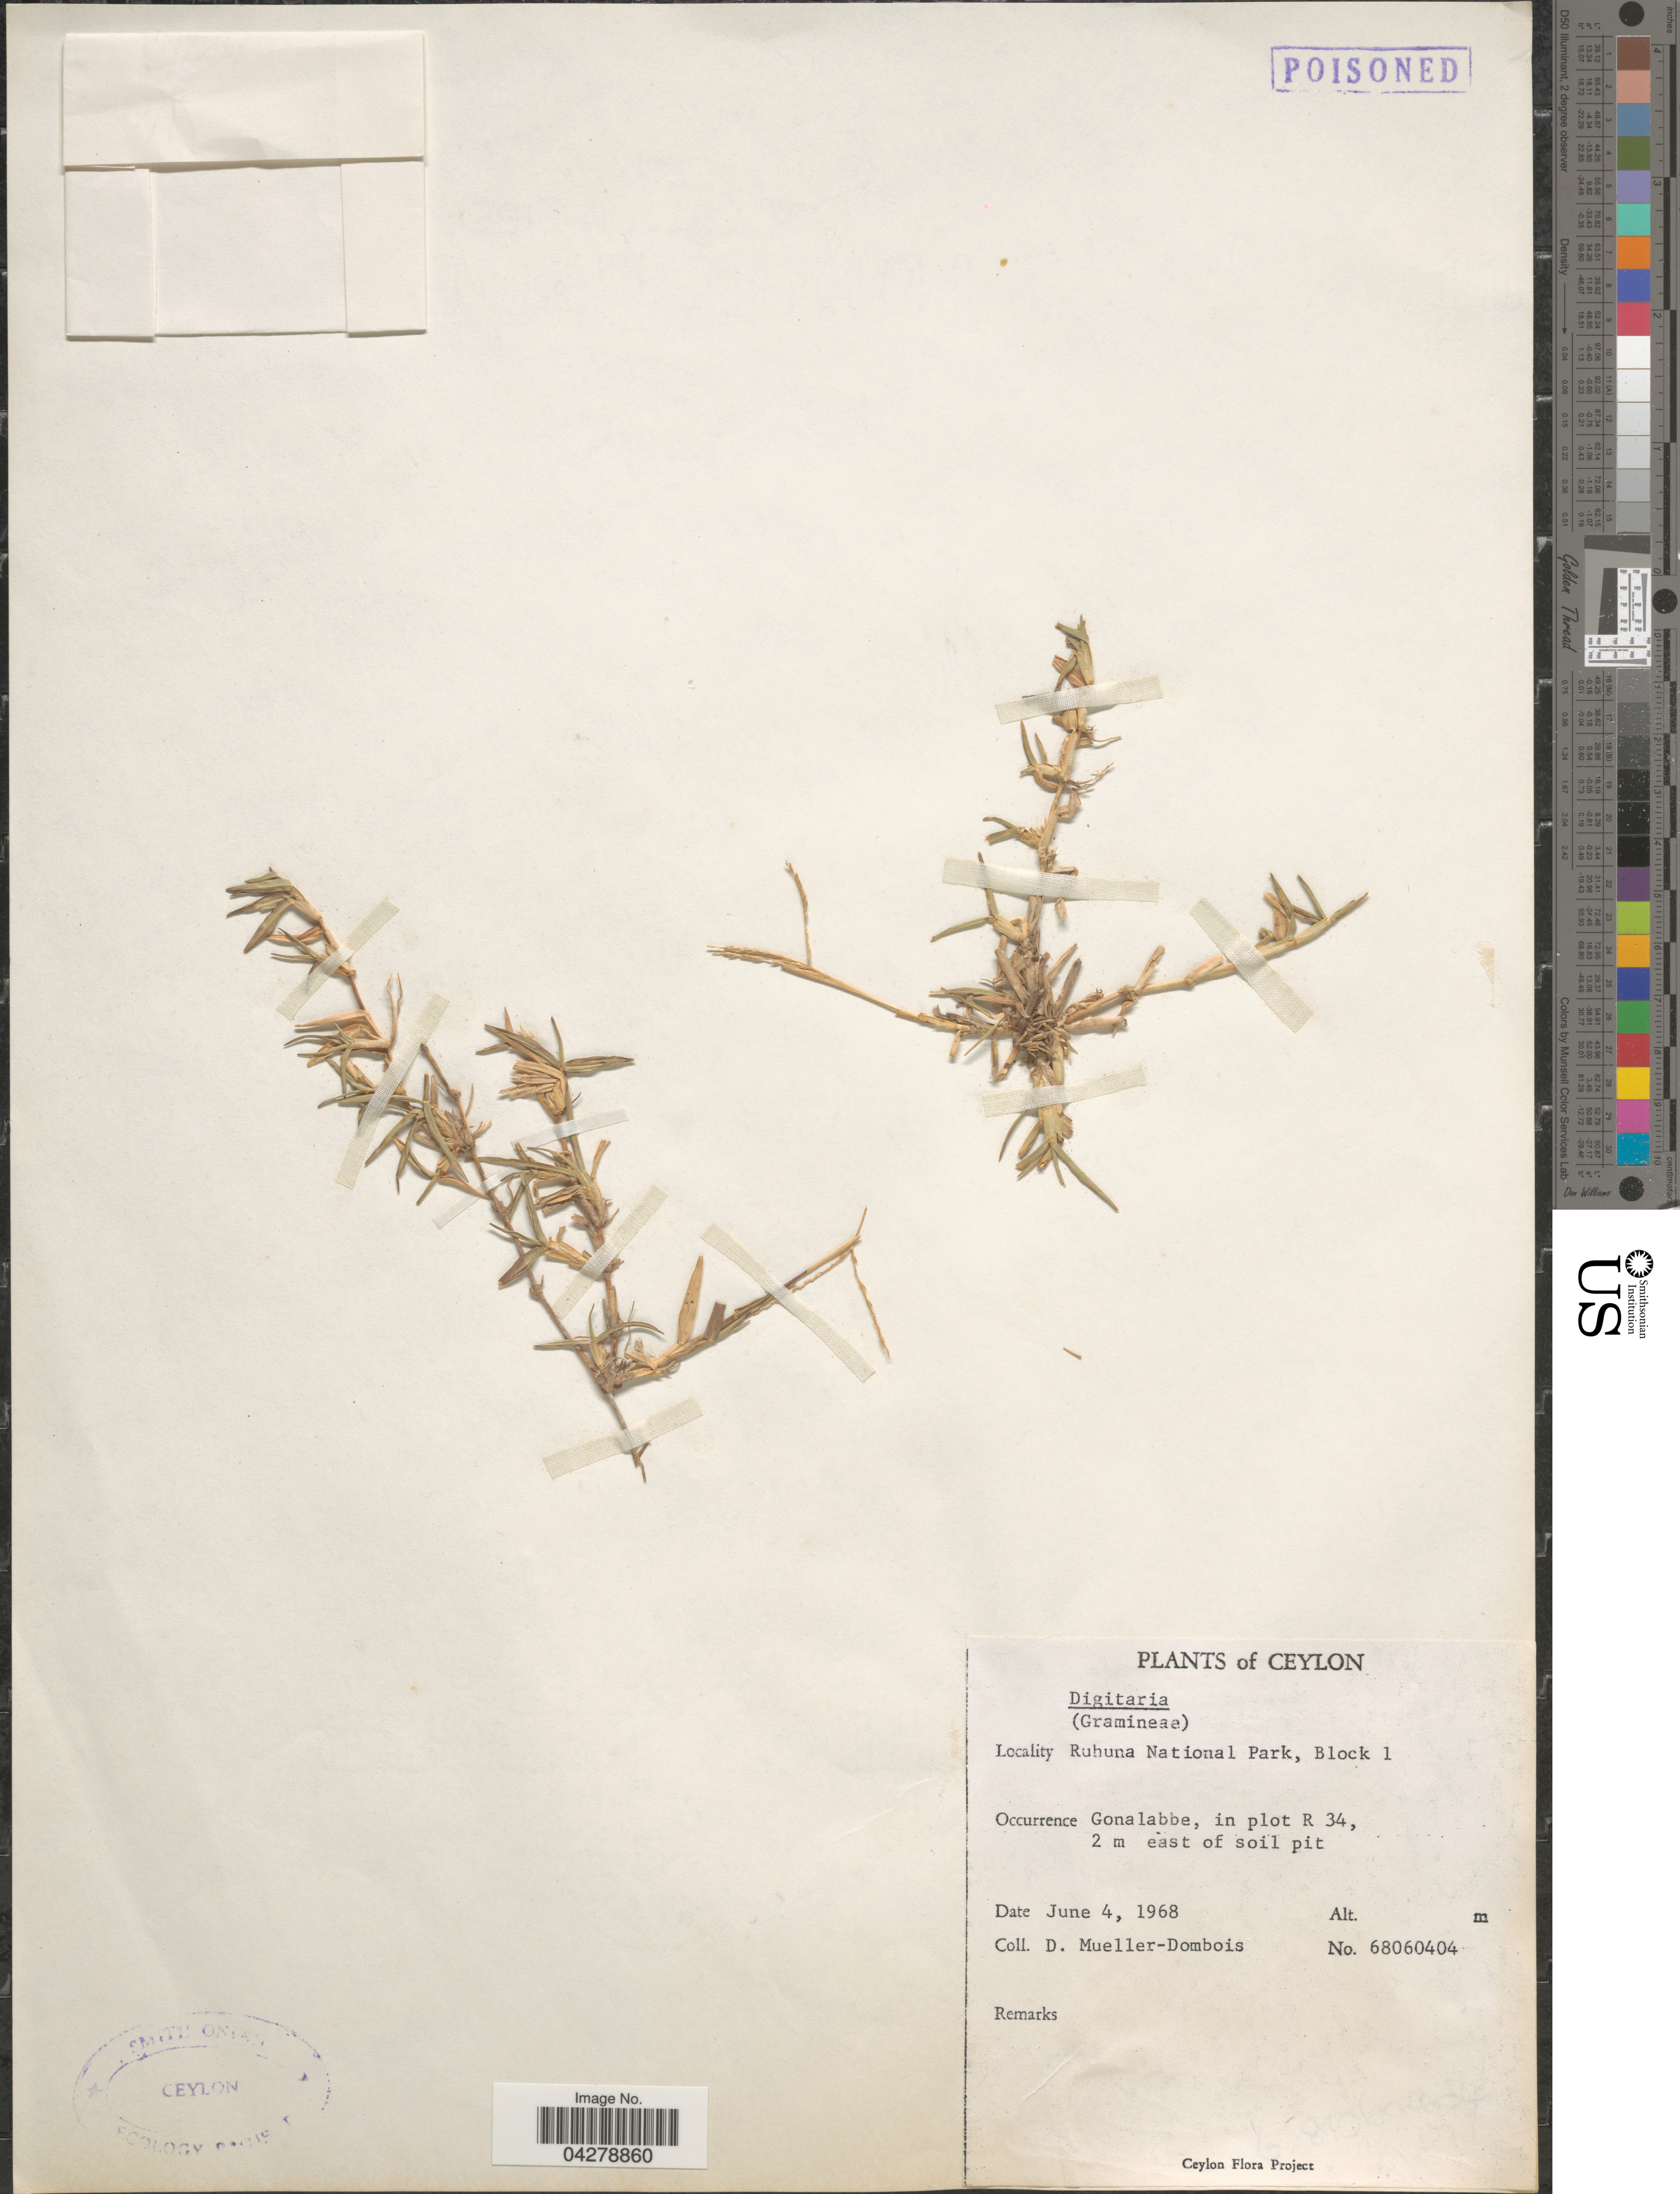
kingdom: Plantae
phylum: Tracheophyta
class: Liliopsida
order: Poales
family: Poaceae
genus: Digitaria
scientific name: Digitaria sp.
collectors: D. Mueller-Dombois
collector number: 68060404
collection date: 1968-06-04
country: Sri Lanka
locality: Ceylon. Ruhuna National Park, Block 1. Gonalabbe, in plot R 34, 2 m east of soil pit.